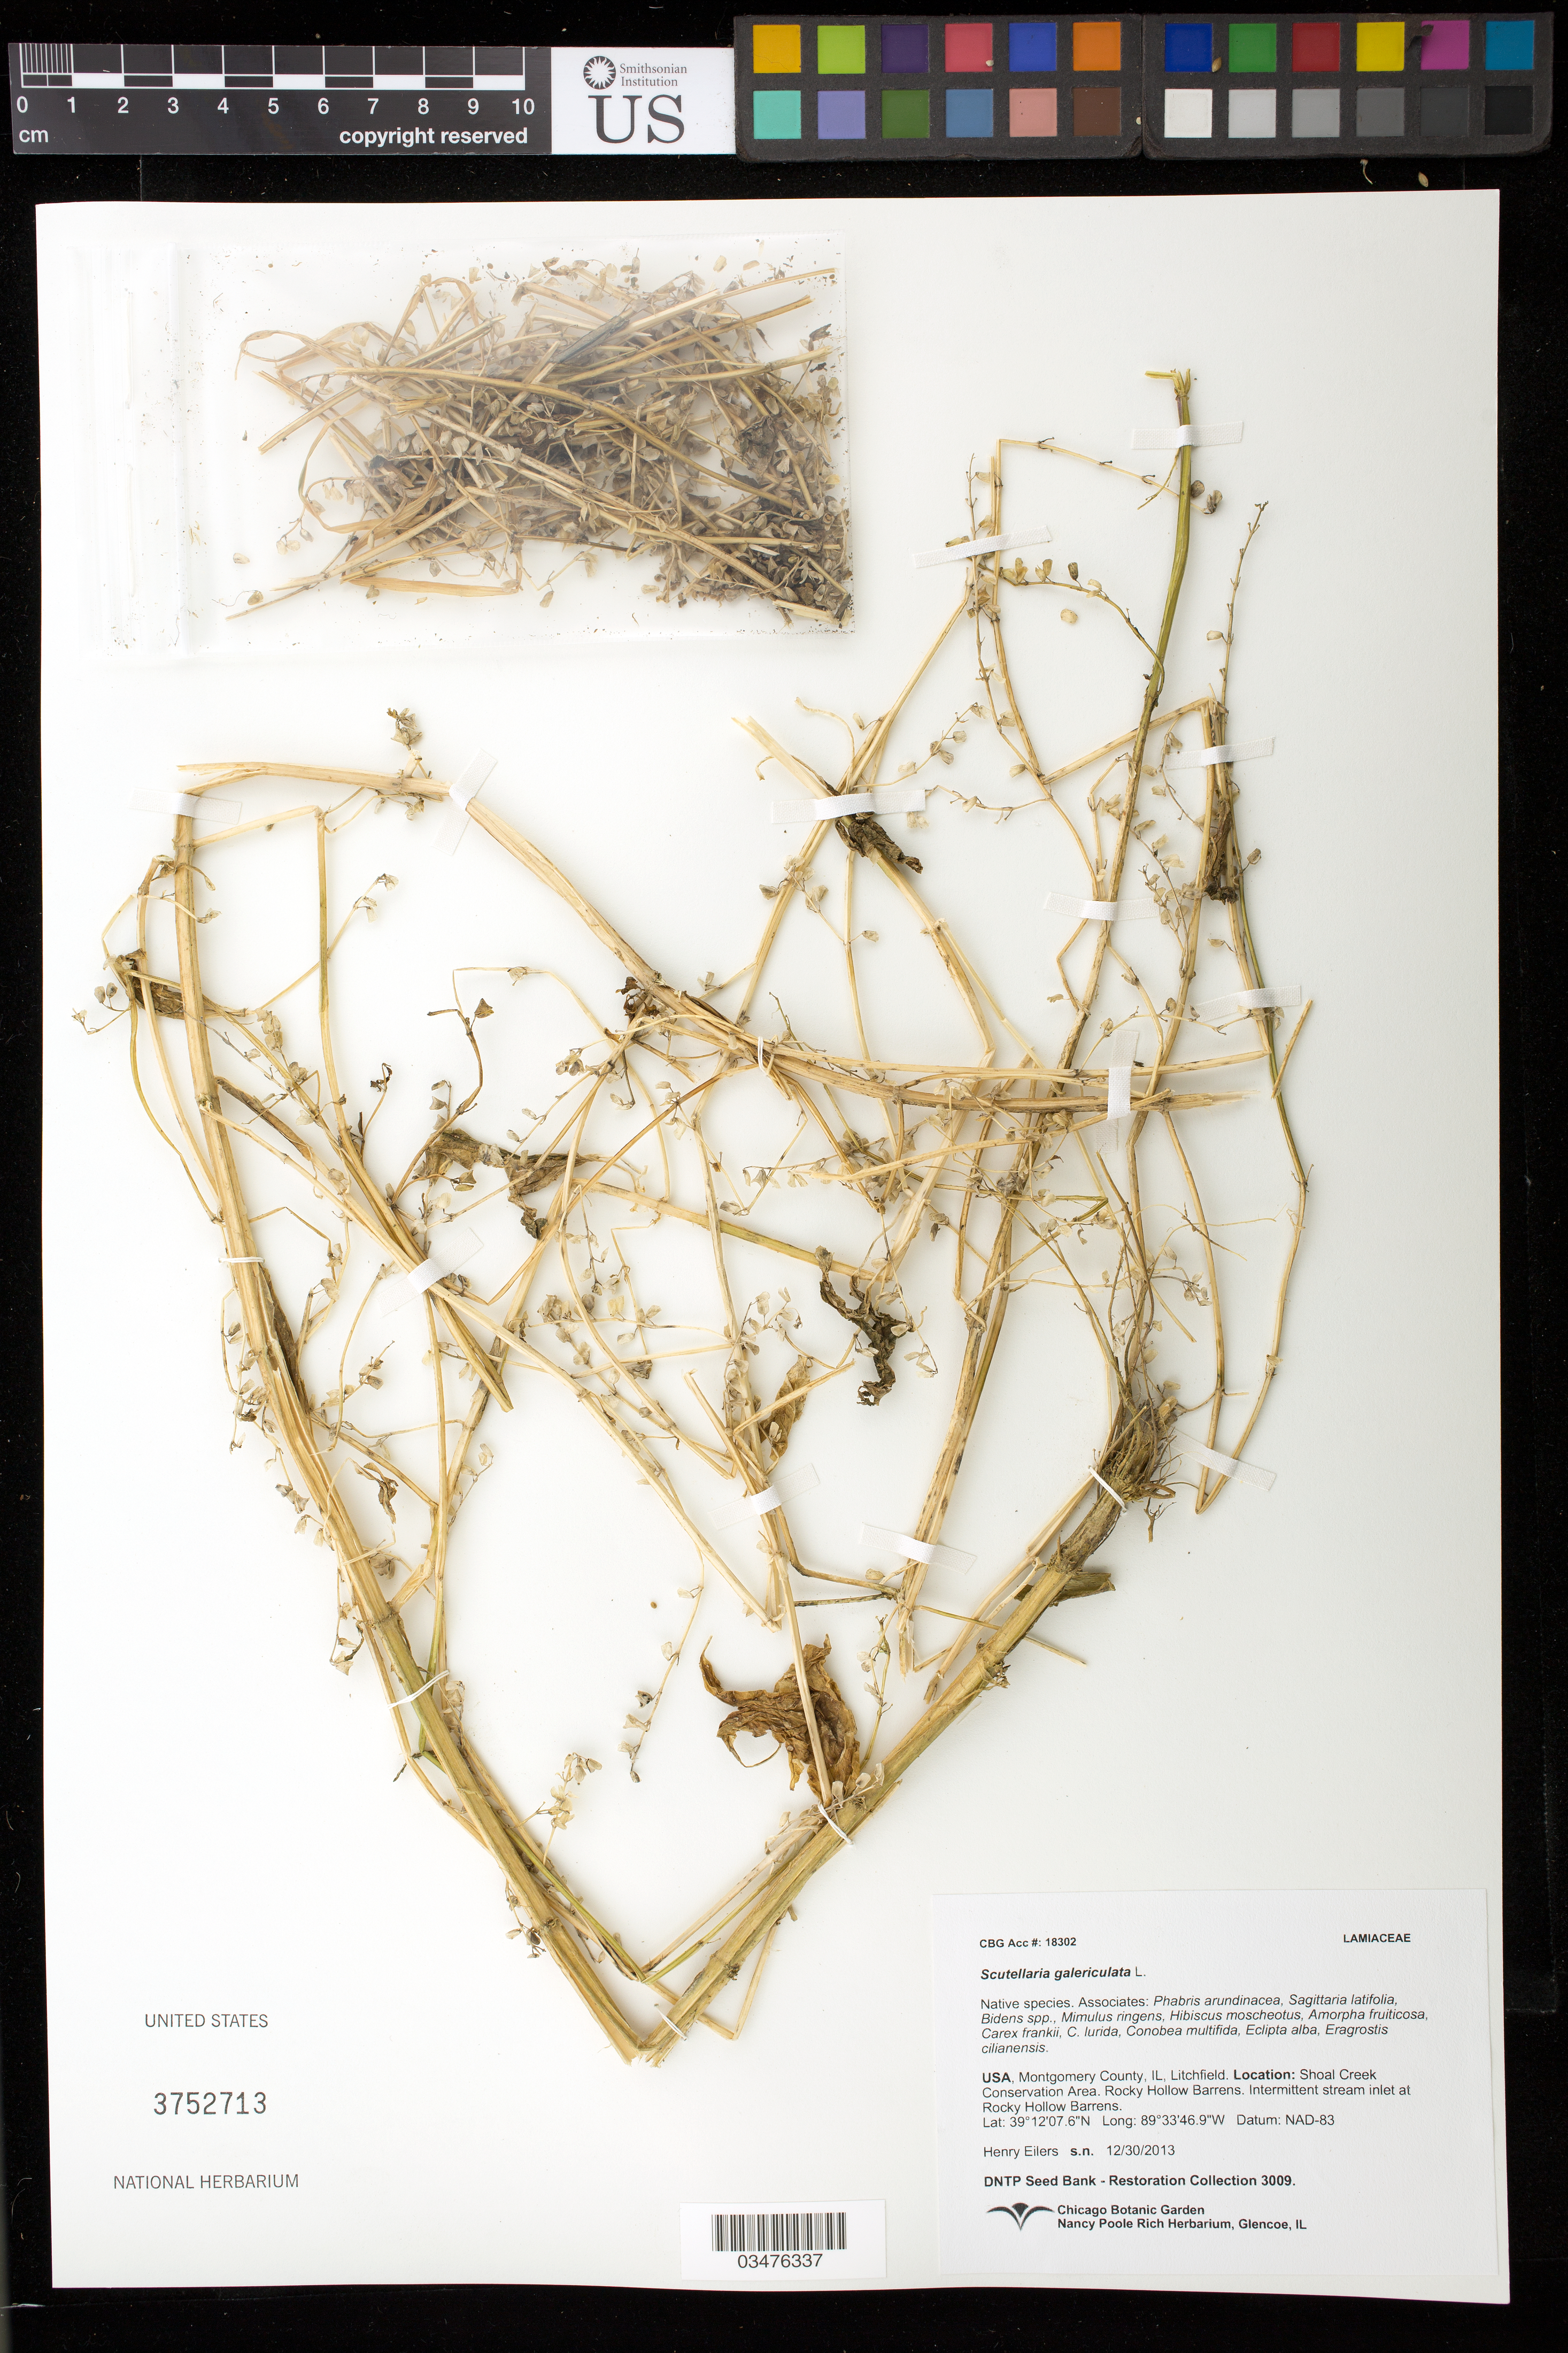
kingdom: Plantae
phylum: Tracheophyta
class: Magnoliopsida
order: Lamiales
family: Lamiaceae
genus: Scutellaria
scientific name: Scutellaria galericulata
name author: L.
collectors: H. Eilers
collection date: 2013-12-30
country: United States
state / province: Illinois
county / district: Montgomery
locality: Litchfield, Shoal Creek Conservation Area. Rocky Hollow Barrens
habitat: With Carex frnkii, Carex lurida, Eclipta alba, ect.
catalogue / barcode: US 3752713